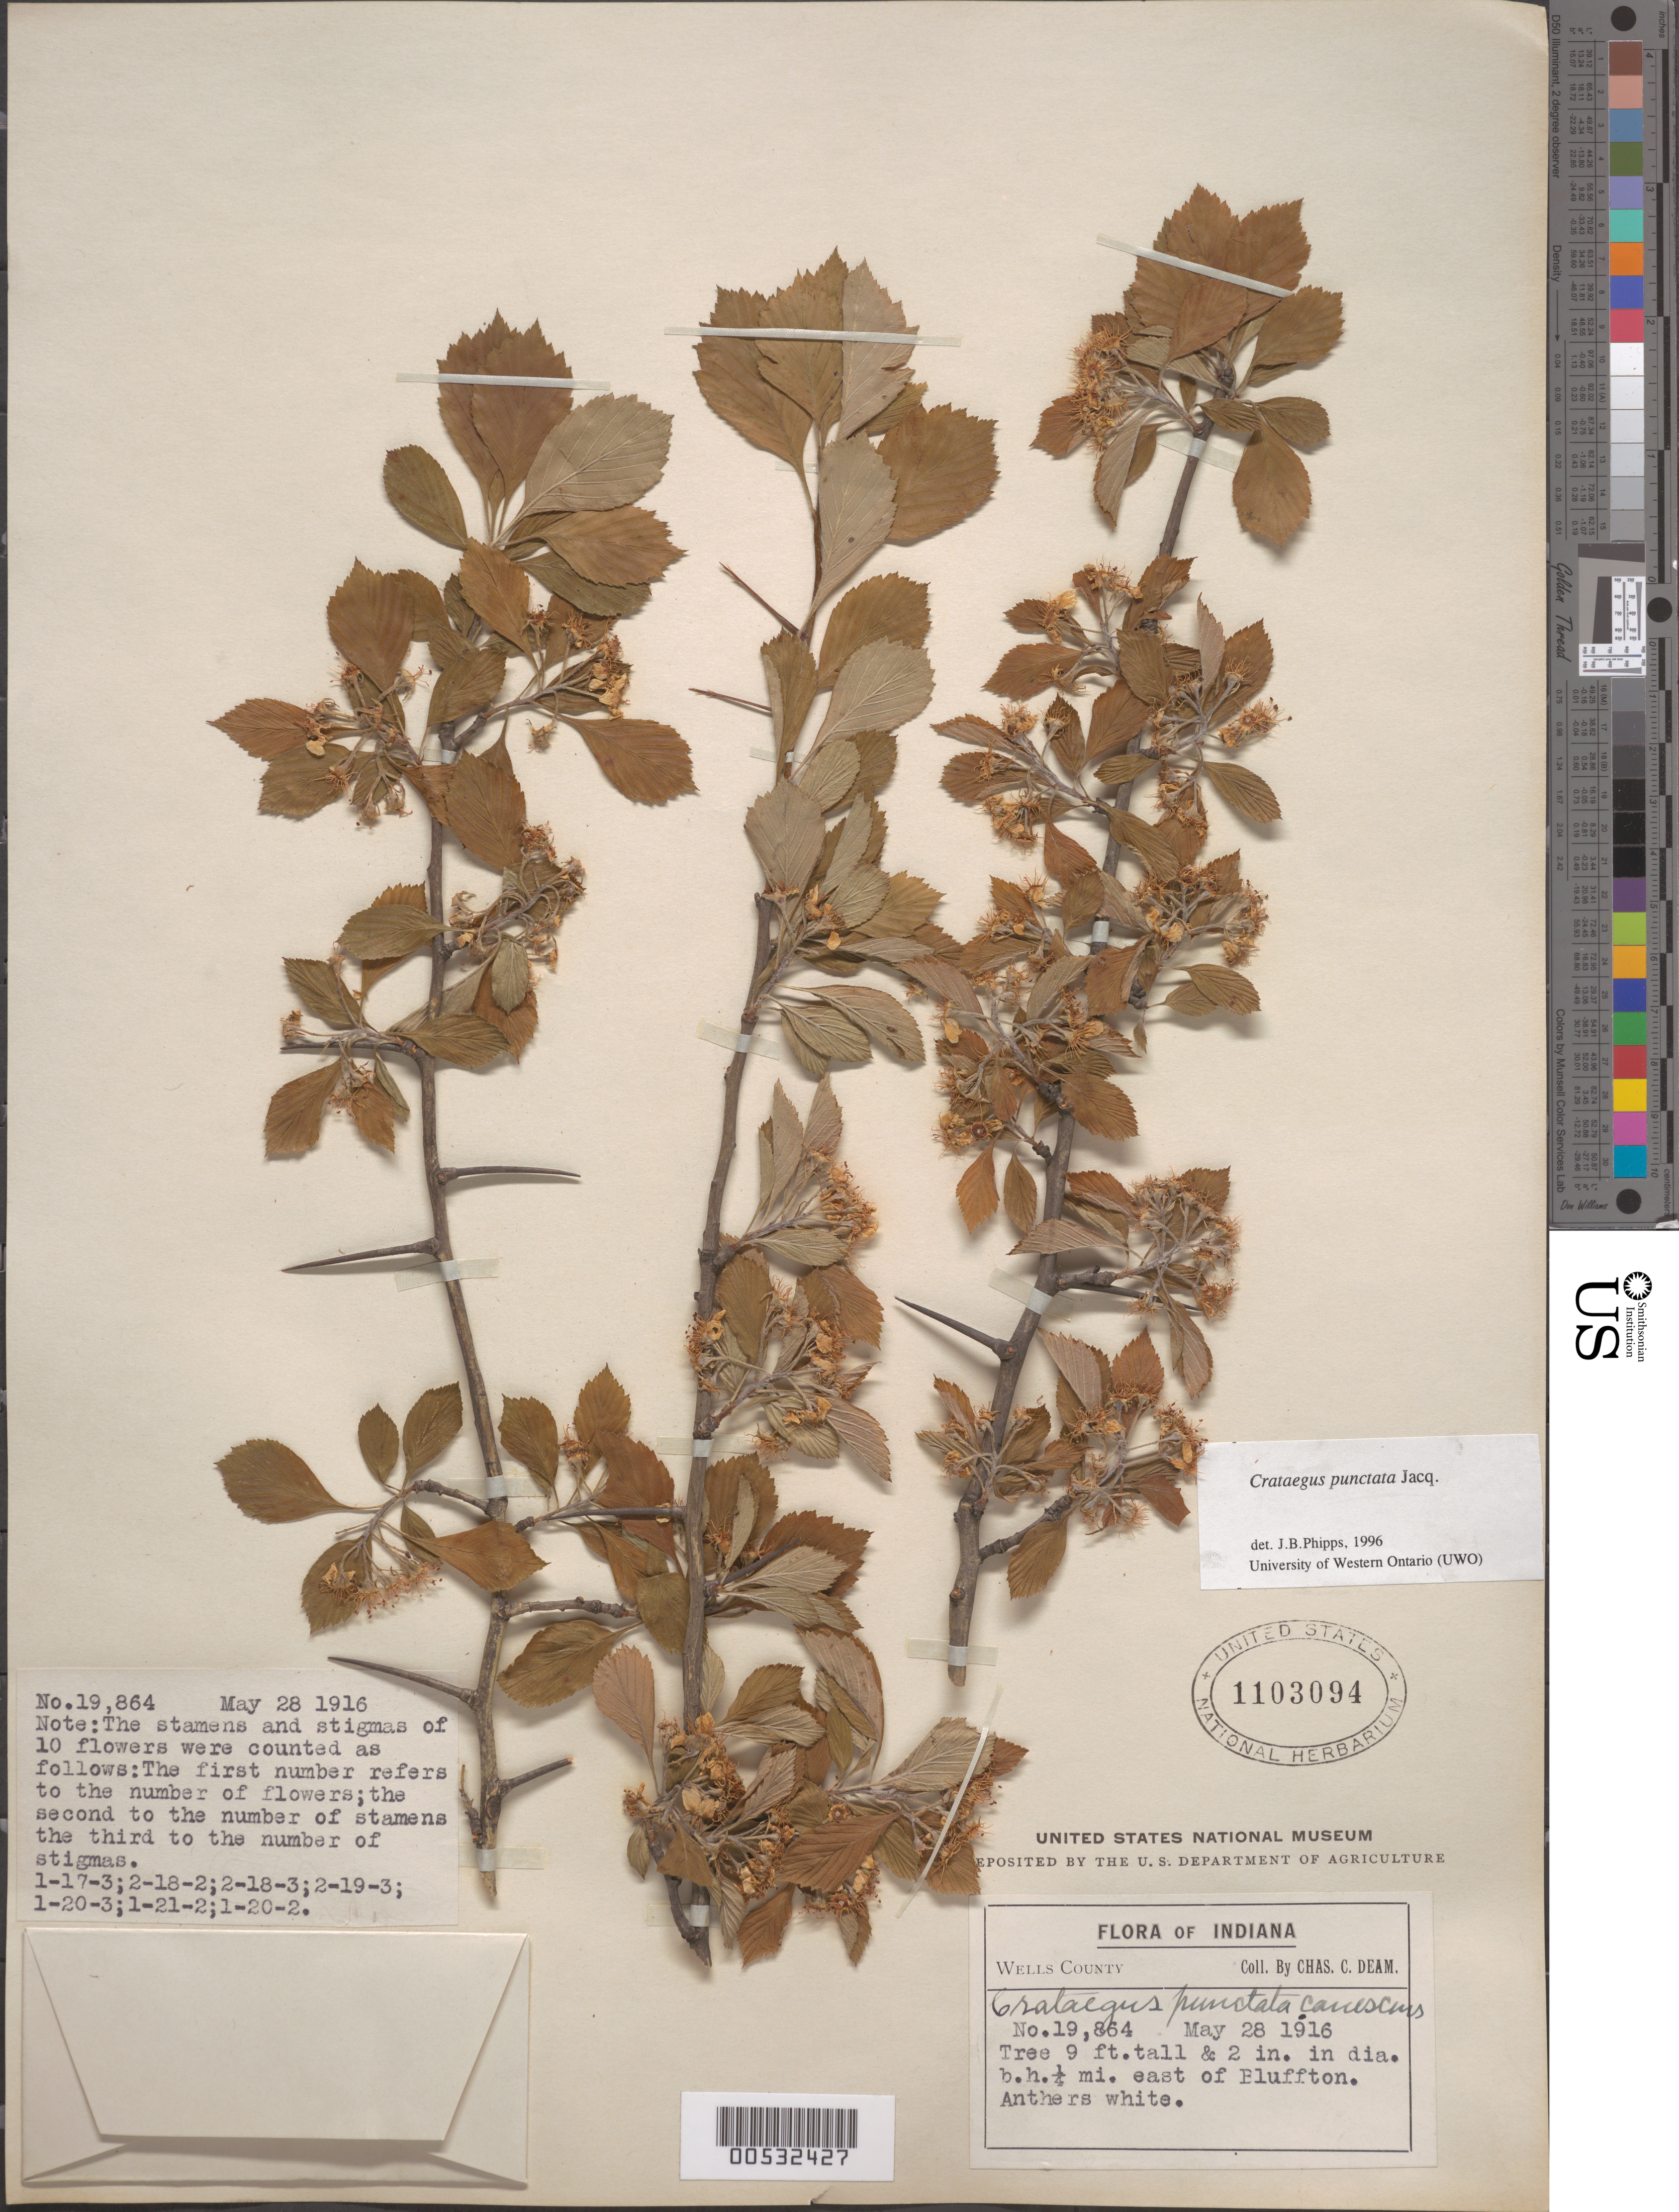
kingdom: Plantae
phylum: Tracheophyta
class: Magnoliopsida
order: Rosales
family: Rosaceae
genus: Crataegus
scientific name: Crataegus punctata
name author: Jacq.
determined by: Phipps, James B., (UWO), University of Western Ontario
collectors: C. C. Deam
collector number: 19864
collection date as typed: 28 May 1916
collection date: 1916-05-28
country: United States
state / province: Indiana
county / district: Wells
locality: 0.25 mi. E of Bluffton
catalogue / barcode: US 1103094